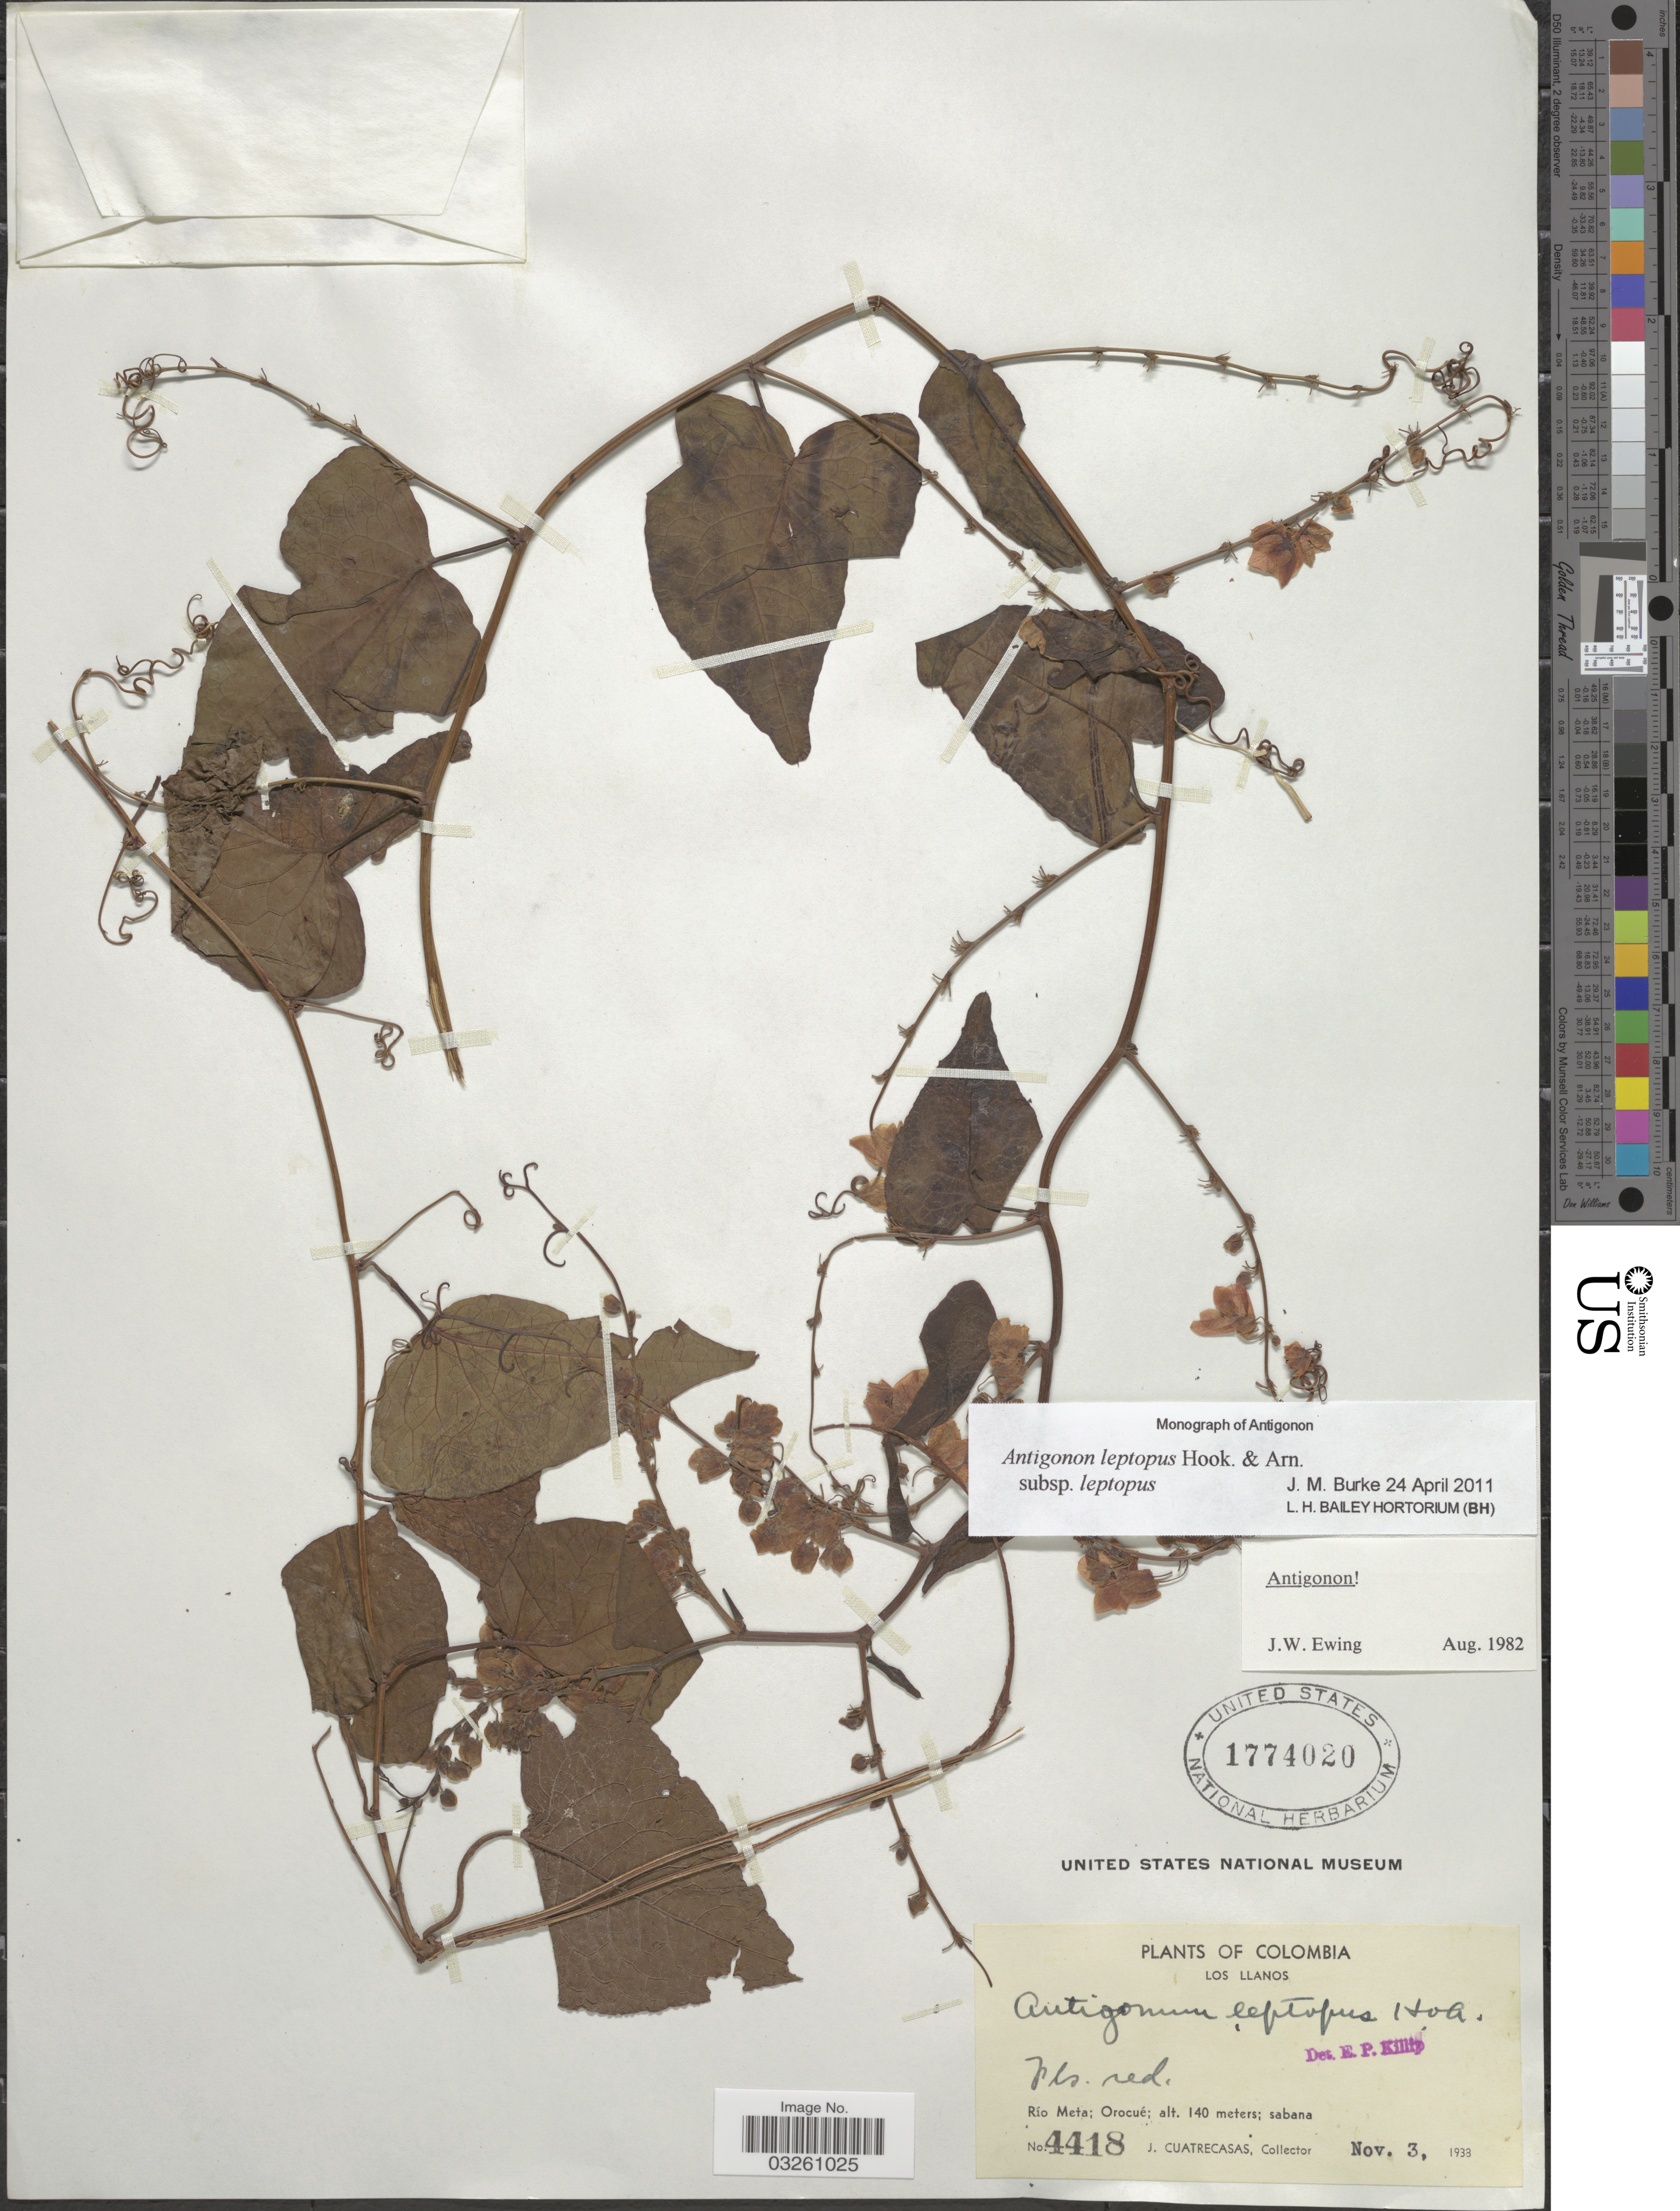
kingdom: Plantae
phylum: Tracheophyta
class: Magnoliopsida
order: Caryophyllales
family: Polygonaceae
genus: Antigonon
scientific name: Antigonon leptopus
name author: Hook. & Arn.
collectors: J. Cuatrecasas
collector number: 4418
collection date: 1933-11-03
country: Colombia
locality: Los Llanos. Río Meta; Orocué.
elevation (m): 140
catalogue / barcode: US 1774020